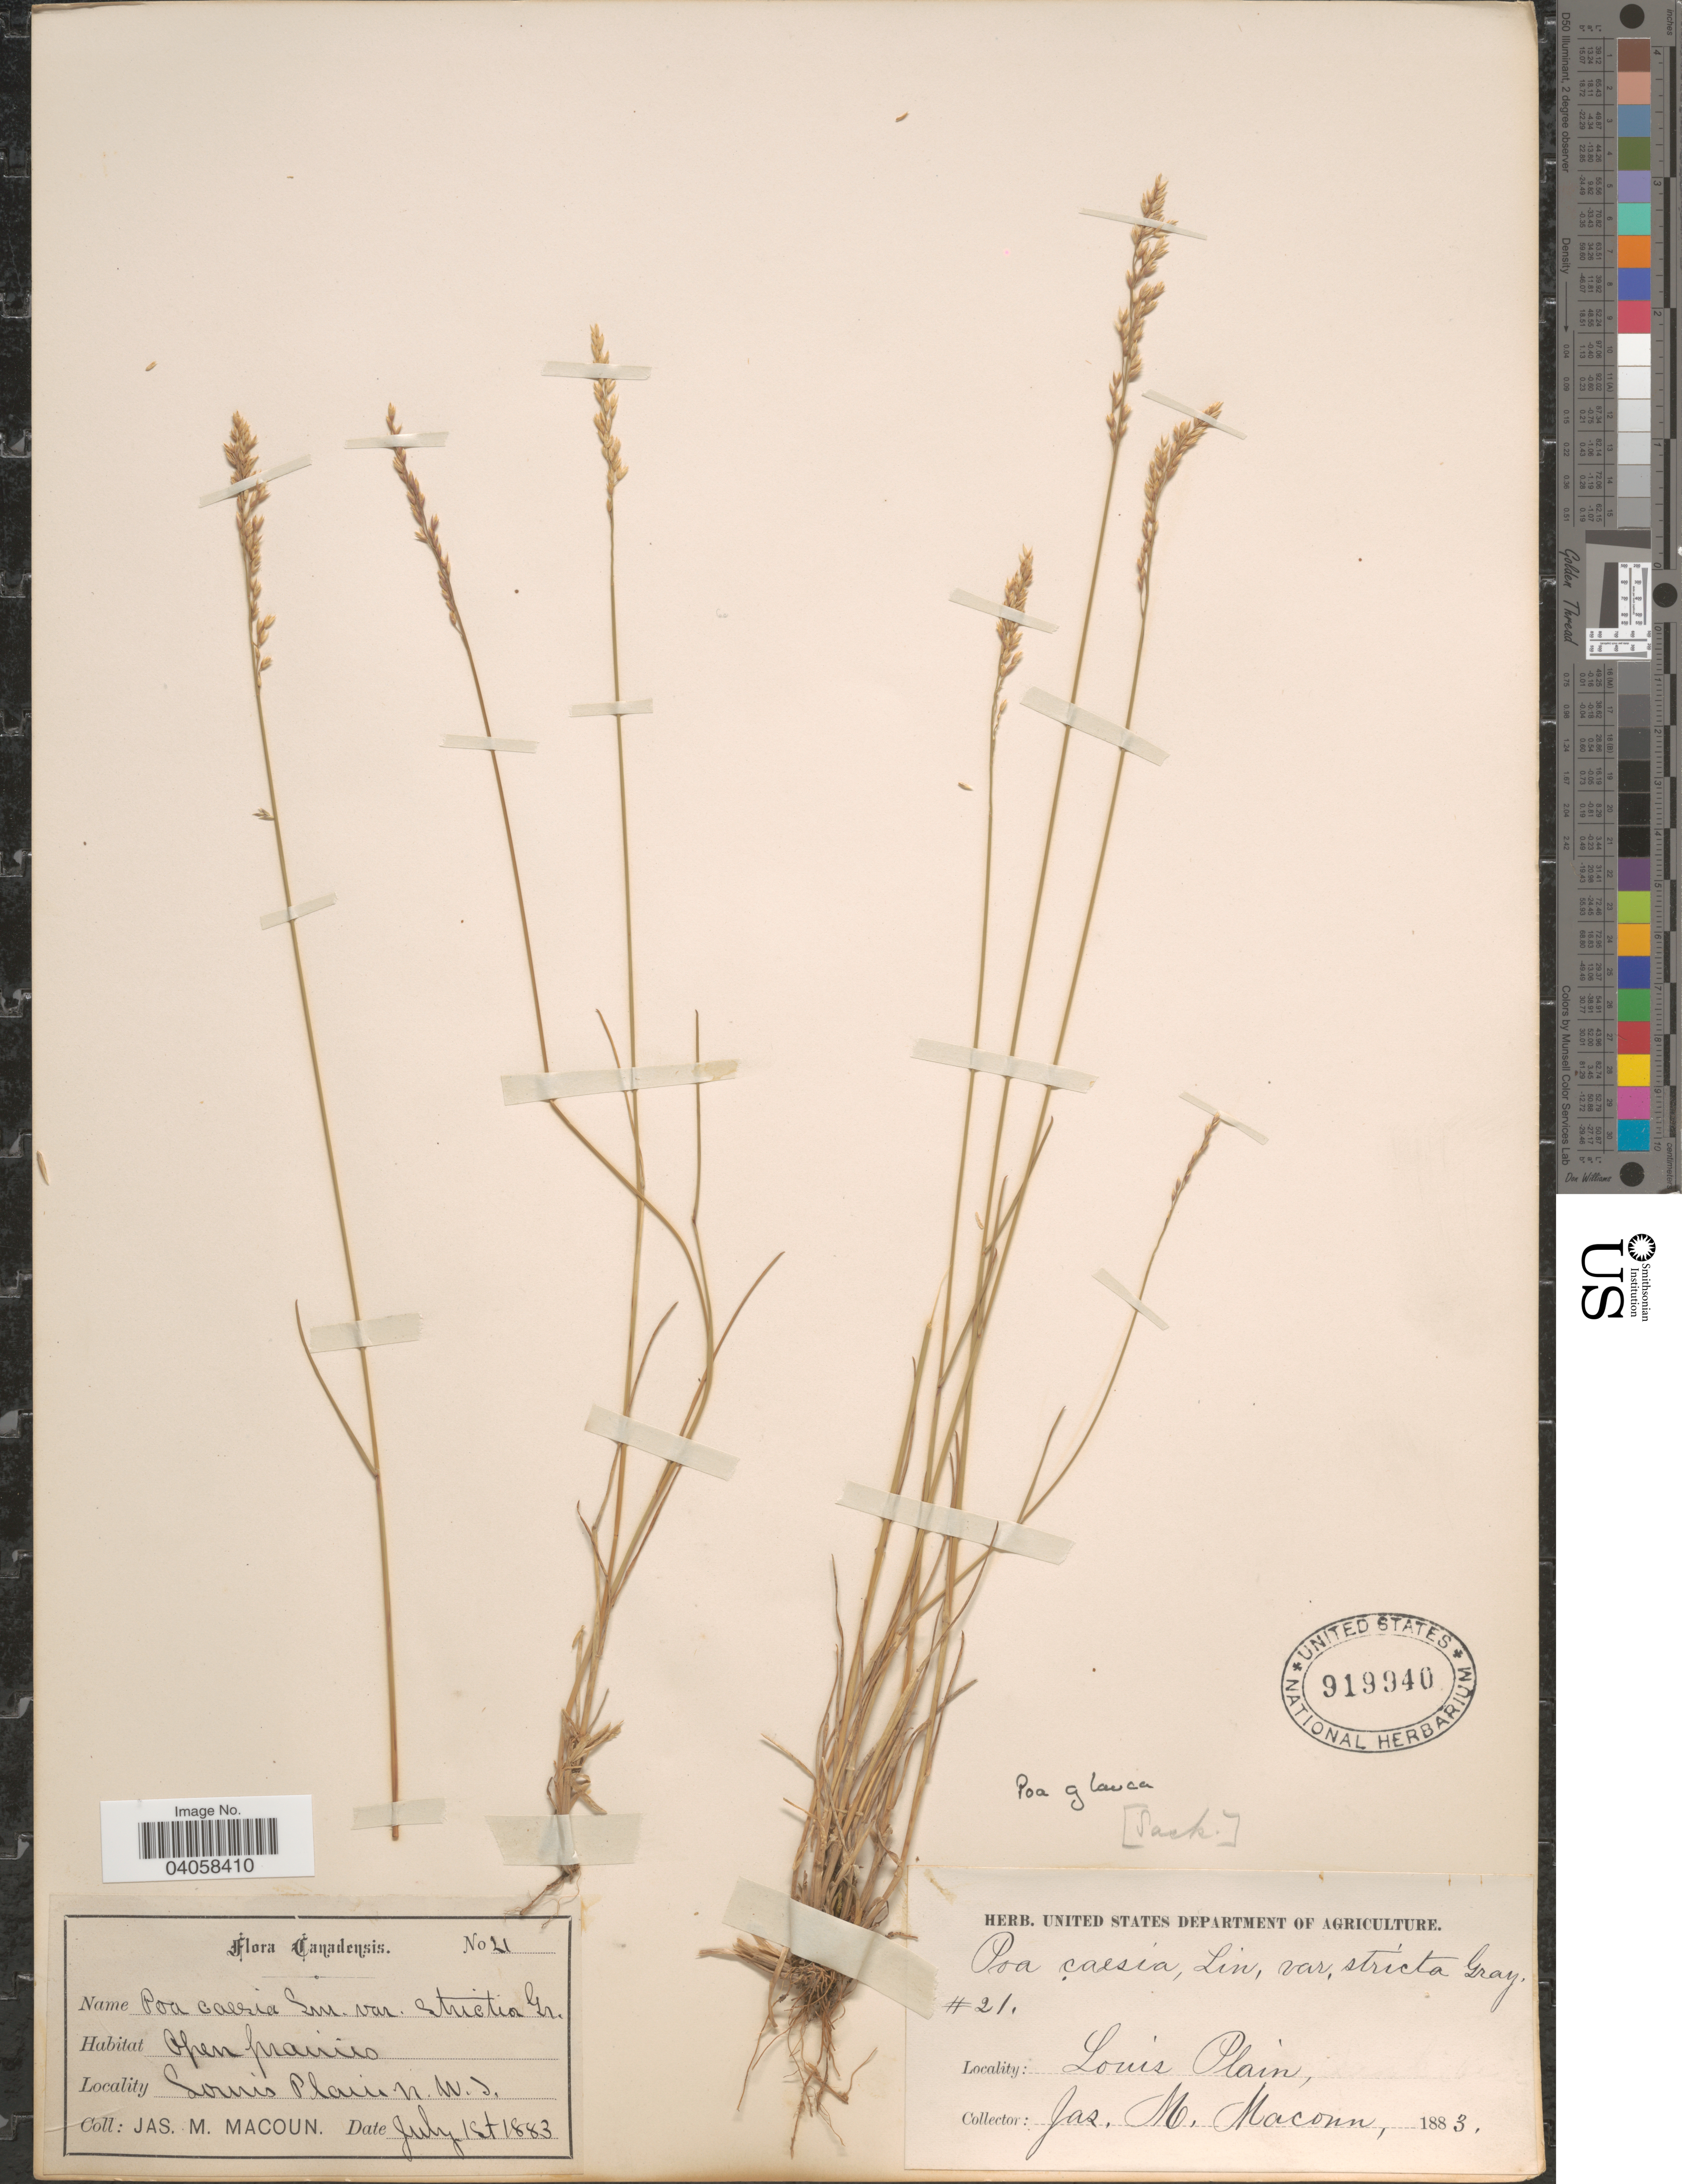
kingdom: Plantae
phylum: Tracheophyta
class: Liliopsida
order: Poales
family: Poaceae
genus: Poa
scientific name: Poa glauca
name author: Vahl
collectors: J. M. Macoun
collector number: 21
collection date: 1883-07-01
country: Canada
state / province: Saskatchewan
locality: Louis Plain. N.W.T.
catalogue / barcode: US 919940